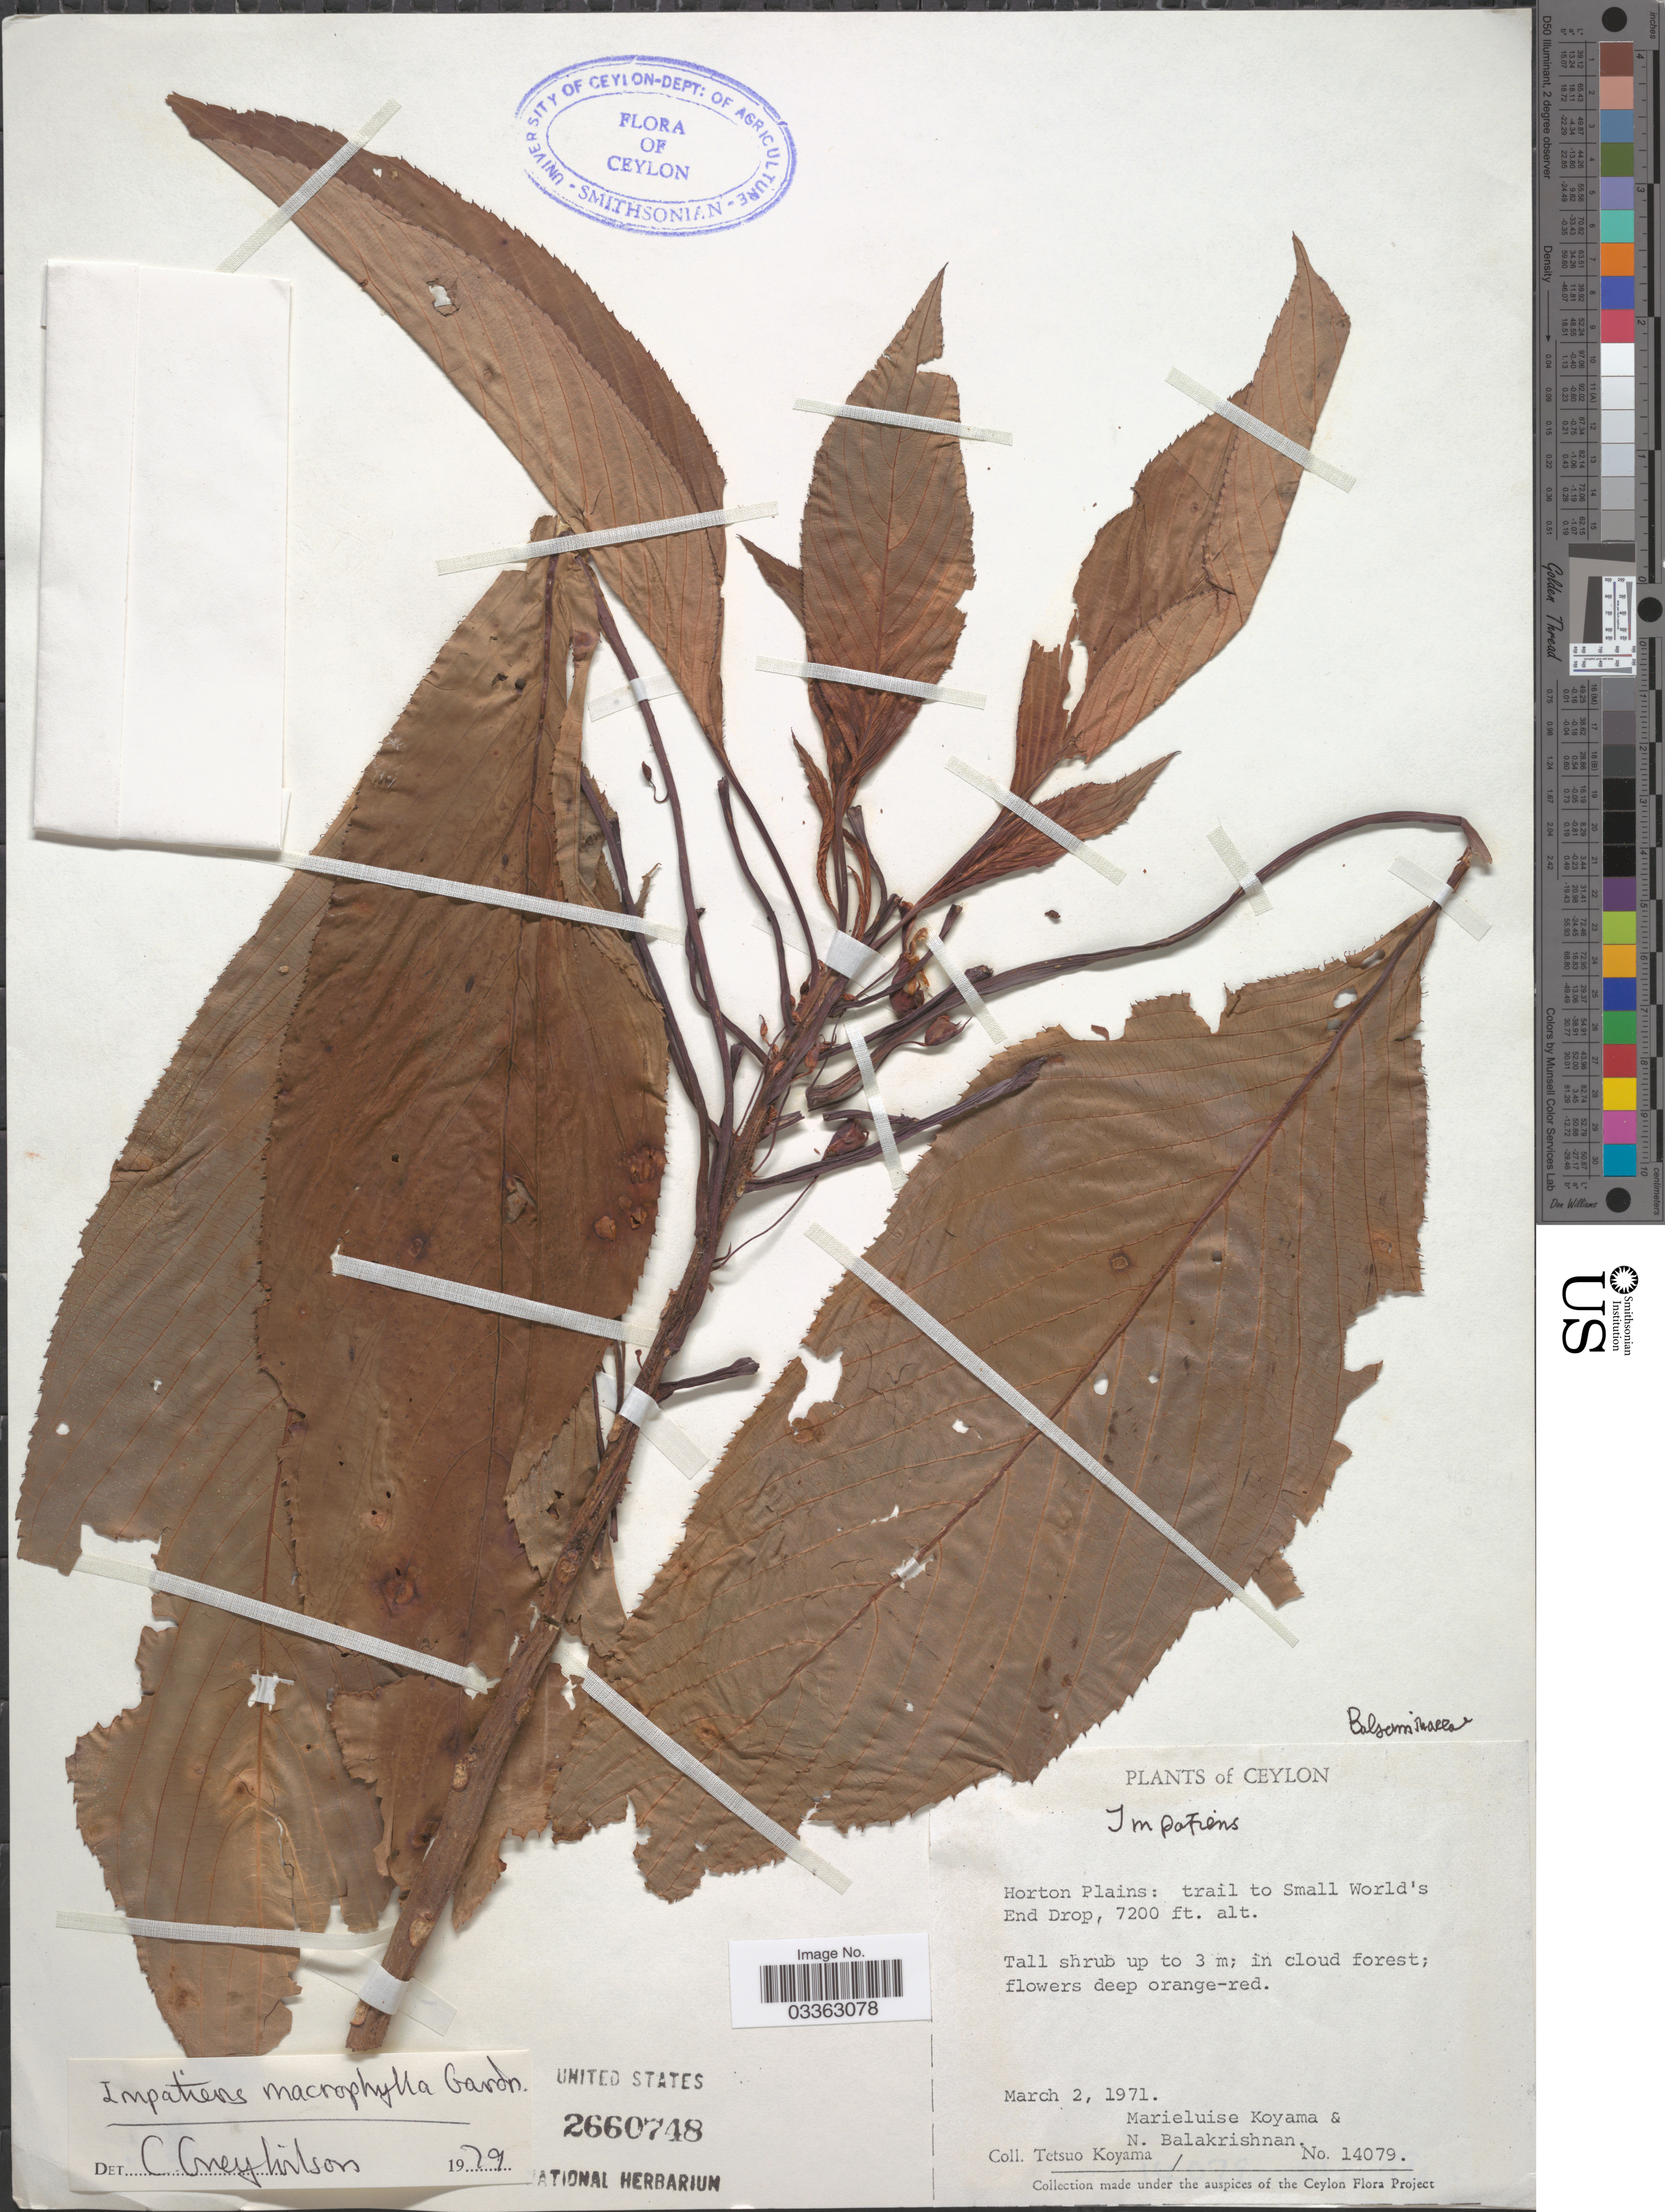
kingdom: Plantae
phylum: Tracheophyta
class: Magnoliopsida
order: Ericales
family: Balsaminaceae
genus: Impatiens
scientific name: Impatiens macrophylla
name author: Gardner ex Hook.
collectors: T. Koyama, M. Koyama & N. Balakrishnan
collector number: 14079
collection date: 1971-03-02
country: Sri Lanka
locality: Ceylon, Horton Plains: trail to Small Word's End Drop.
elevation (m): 2195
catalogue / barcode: US 2660748